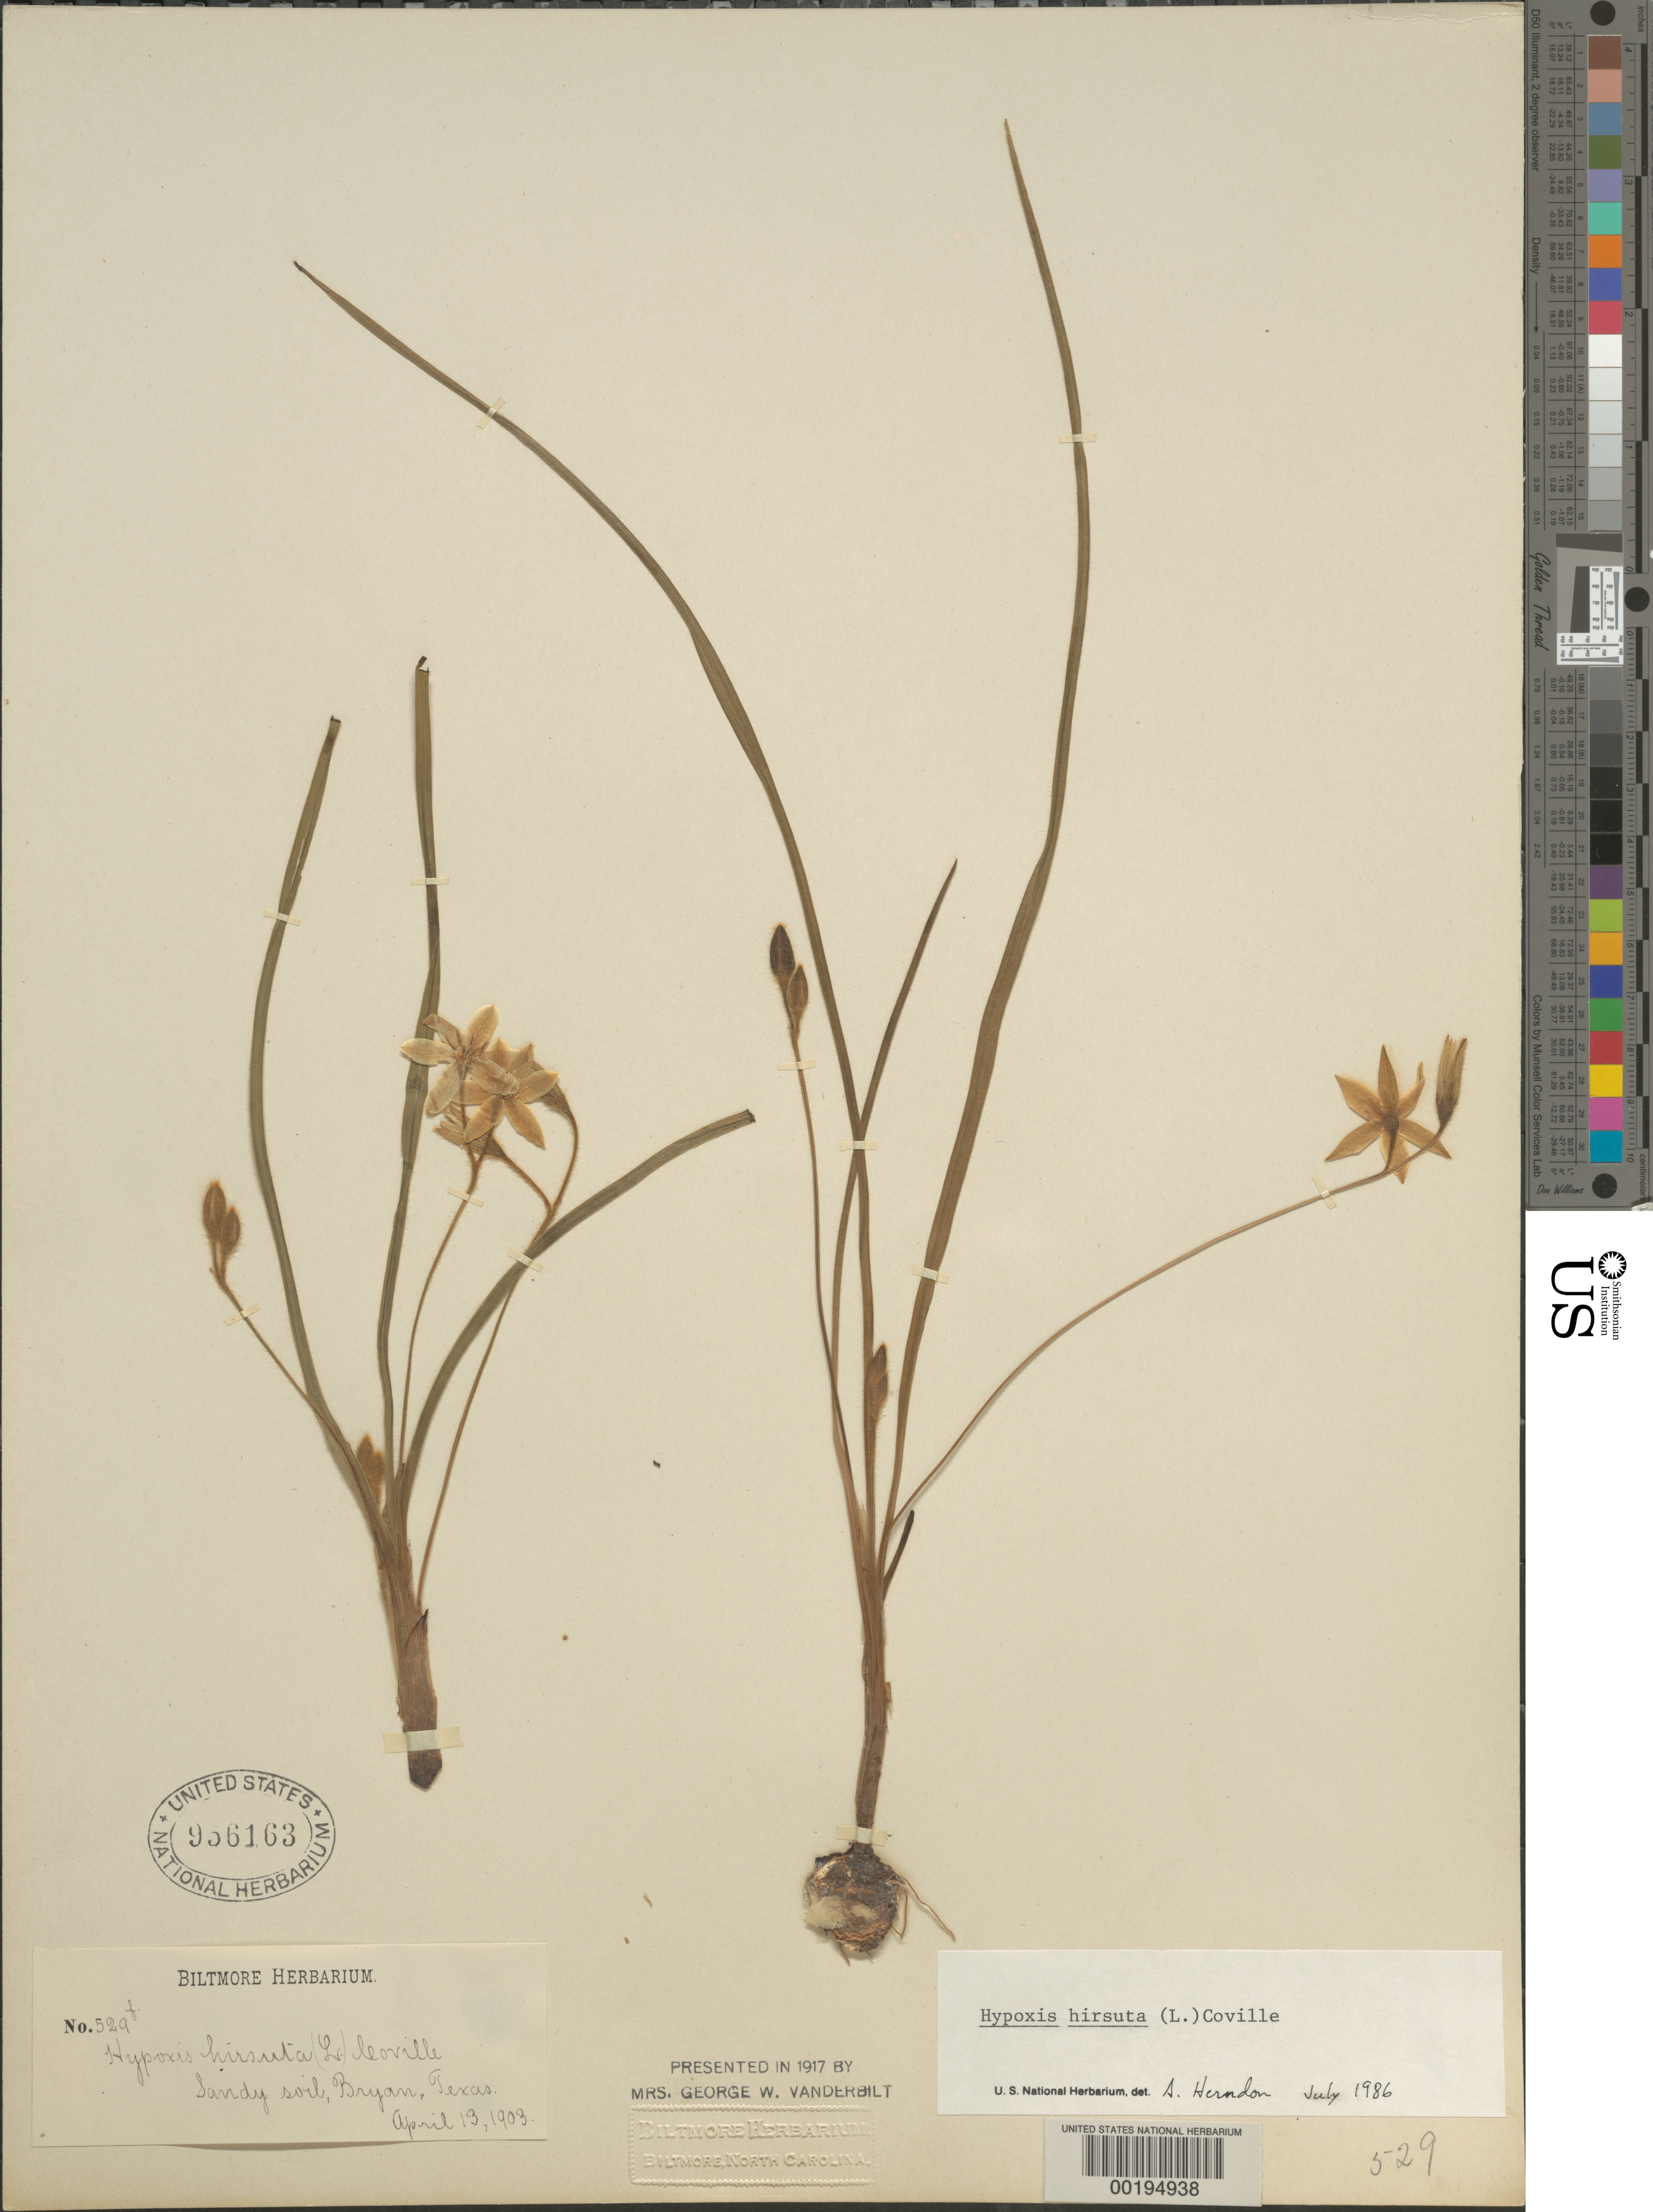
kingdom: Plantae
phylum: Tracheophyta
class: Liliopsida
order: Asparagales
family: Hypoxidaceae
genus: Hypoxis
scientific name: Hypoxis hirsuta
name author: (L.) Coville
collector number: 529f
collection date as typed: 13 Apr 1903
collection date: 1903-04-13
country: United States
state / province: Texas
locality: Bryan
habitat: Sandy soil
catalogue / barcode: US 956163